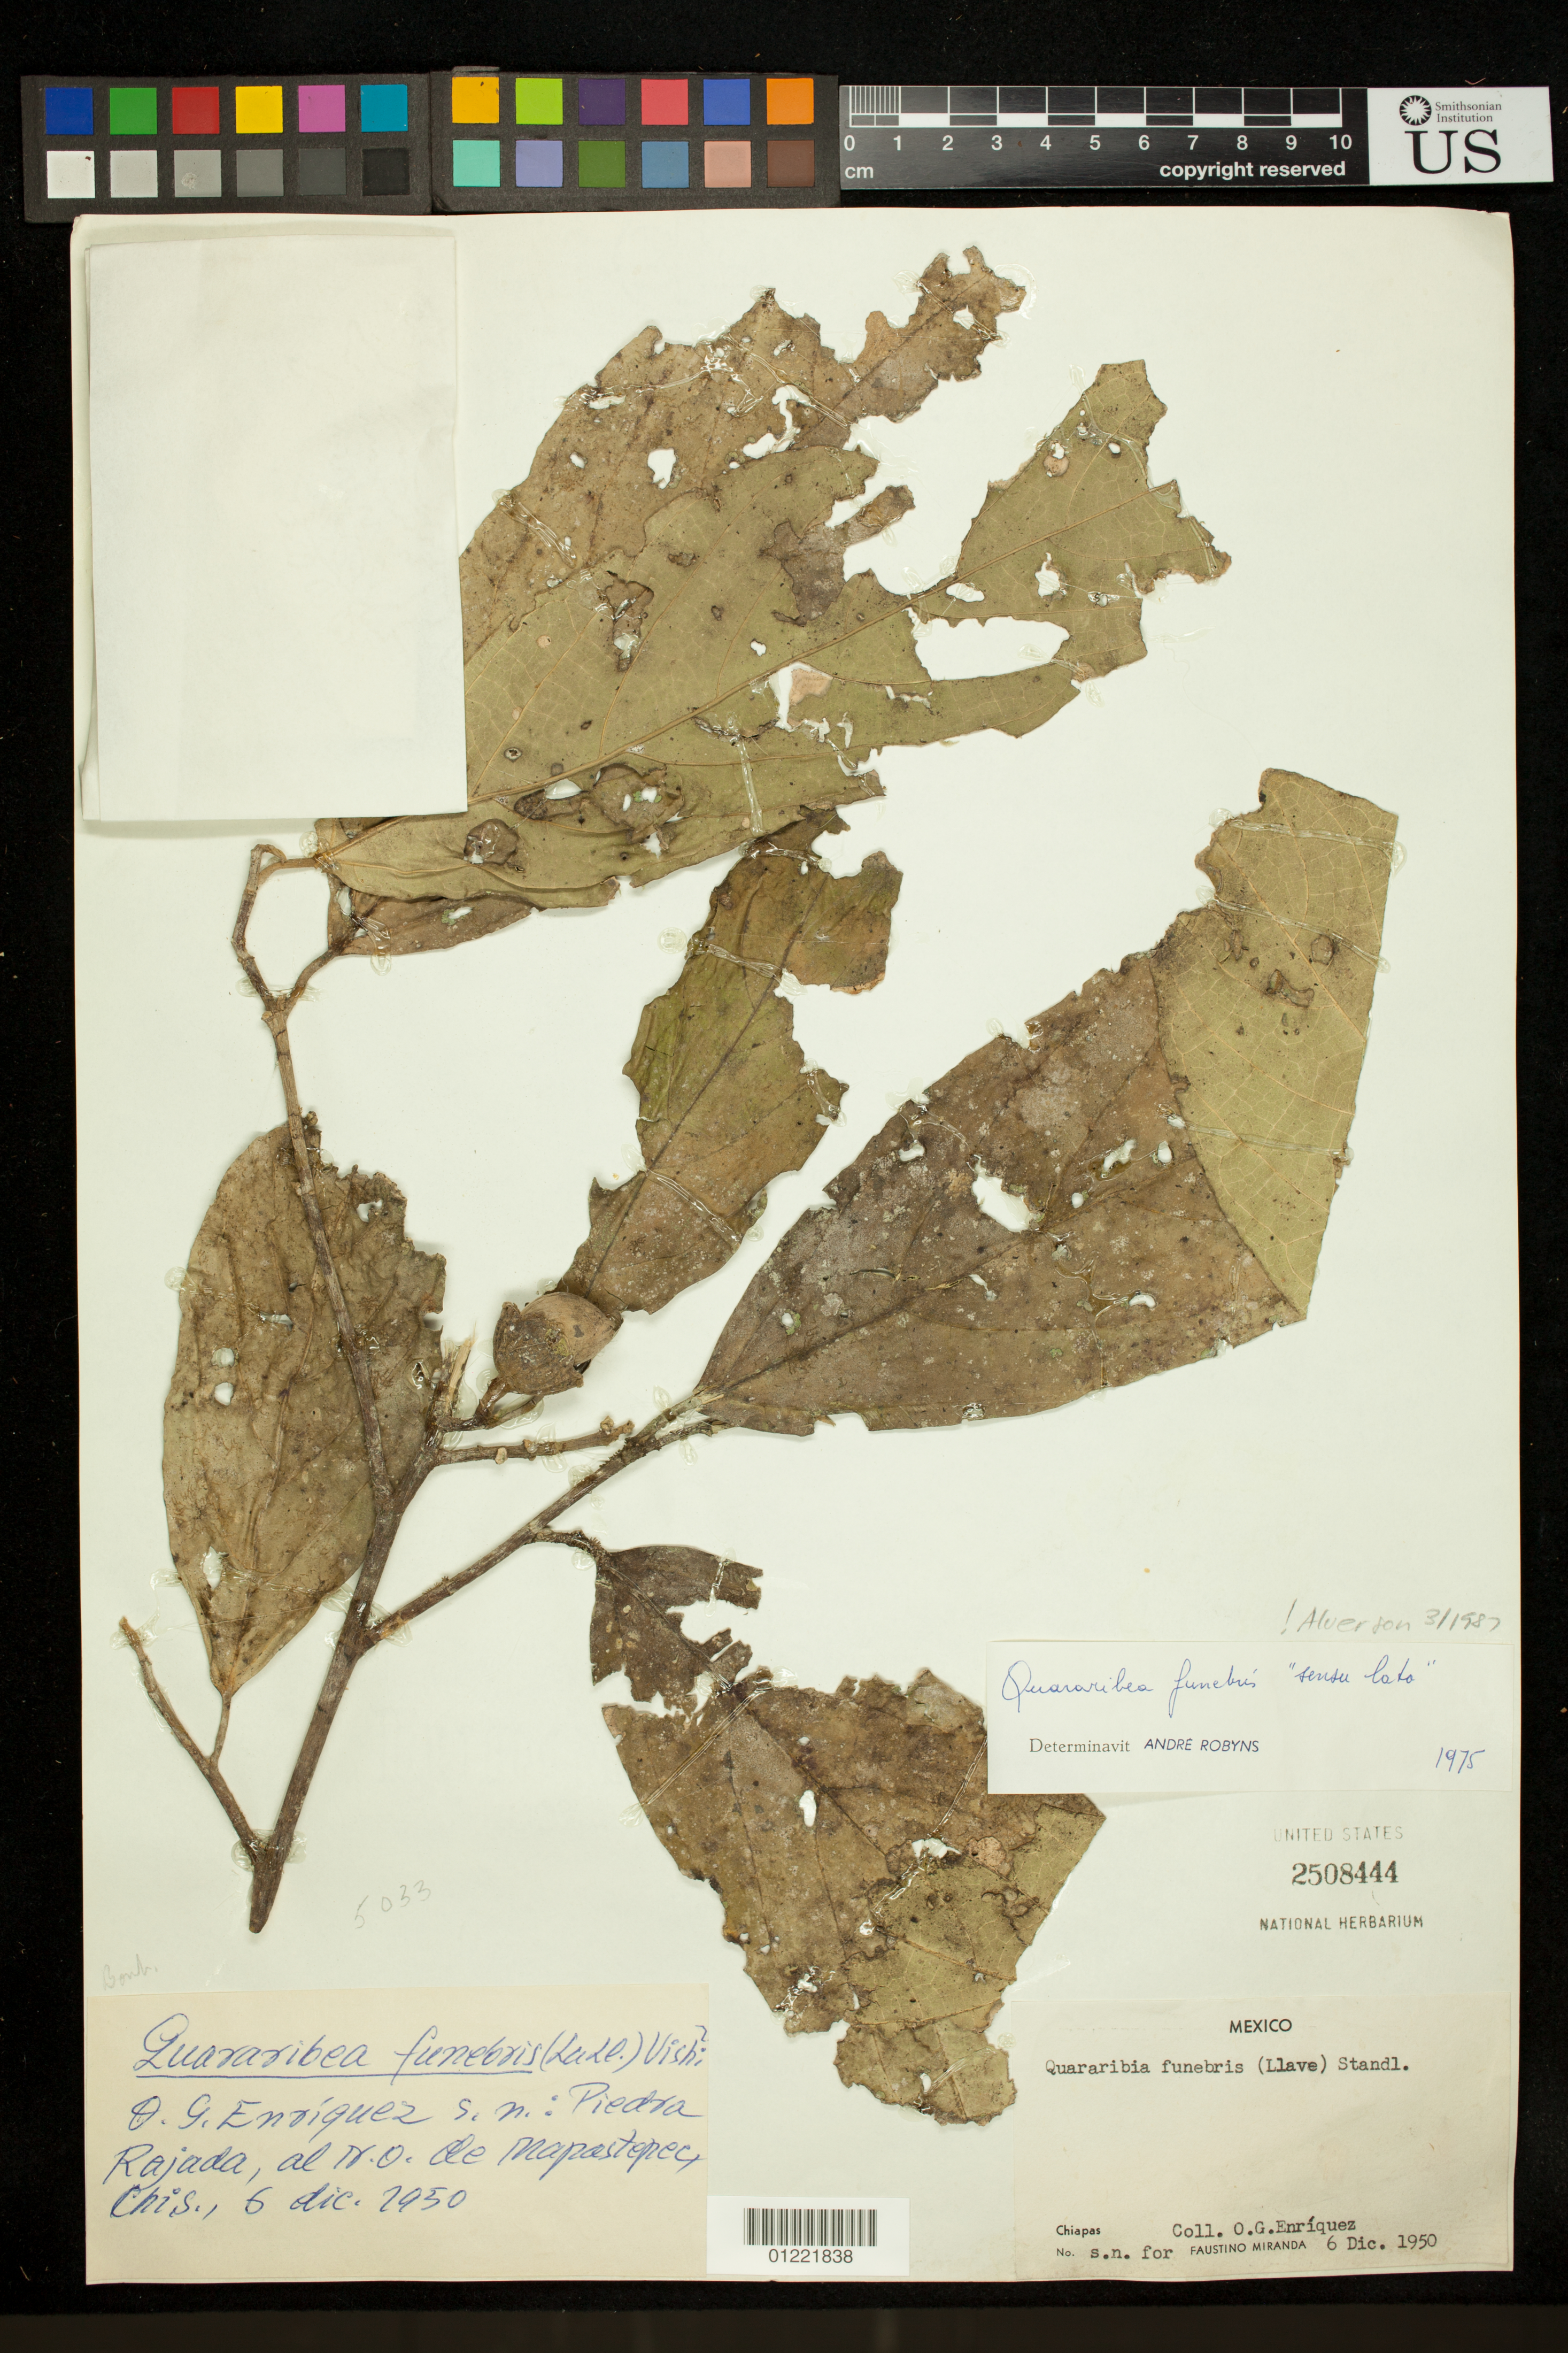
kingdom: Plantae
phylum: Tracheophyta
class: Magnoliopsida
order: Malvales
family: Malvaceae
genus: Quararibea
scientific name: Quararibea funebris subsp. funebris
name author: (La Llave) Vischer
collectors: O. Enriquez & F. Miranda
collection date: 1950-12-06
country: Mexico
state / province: Chiapas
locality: Piedra Rajada, al N.O. de Mapastepec,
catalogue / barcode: US 2508444